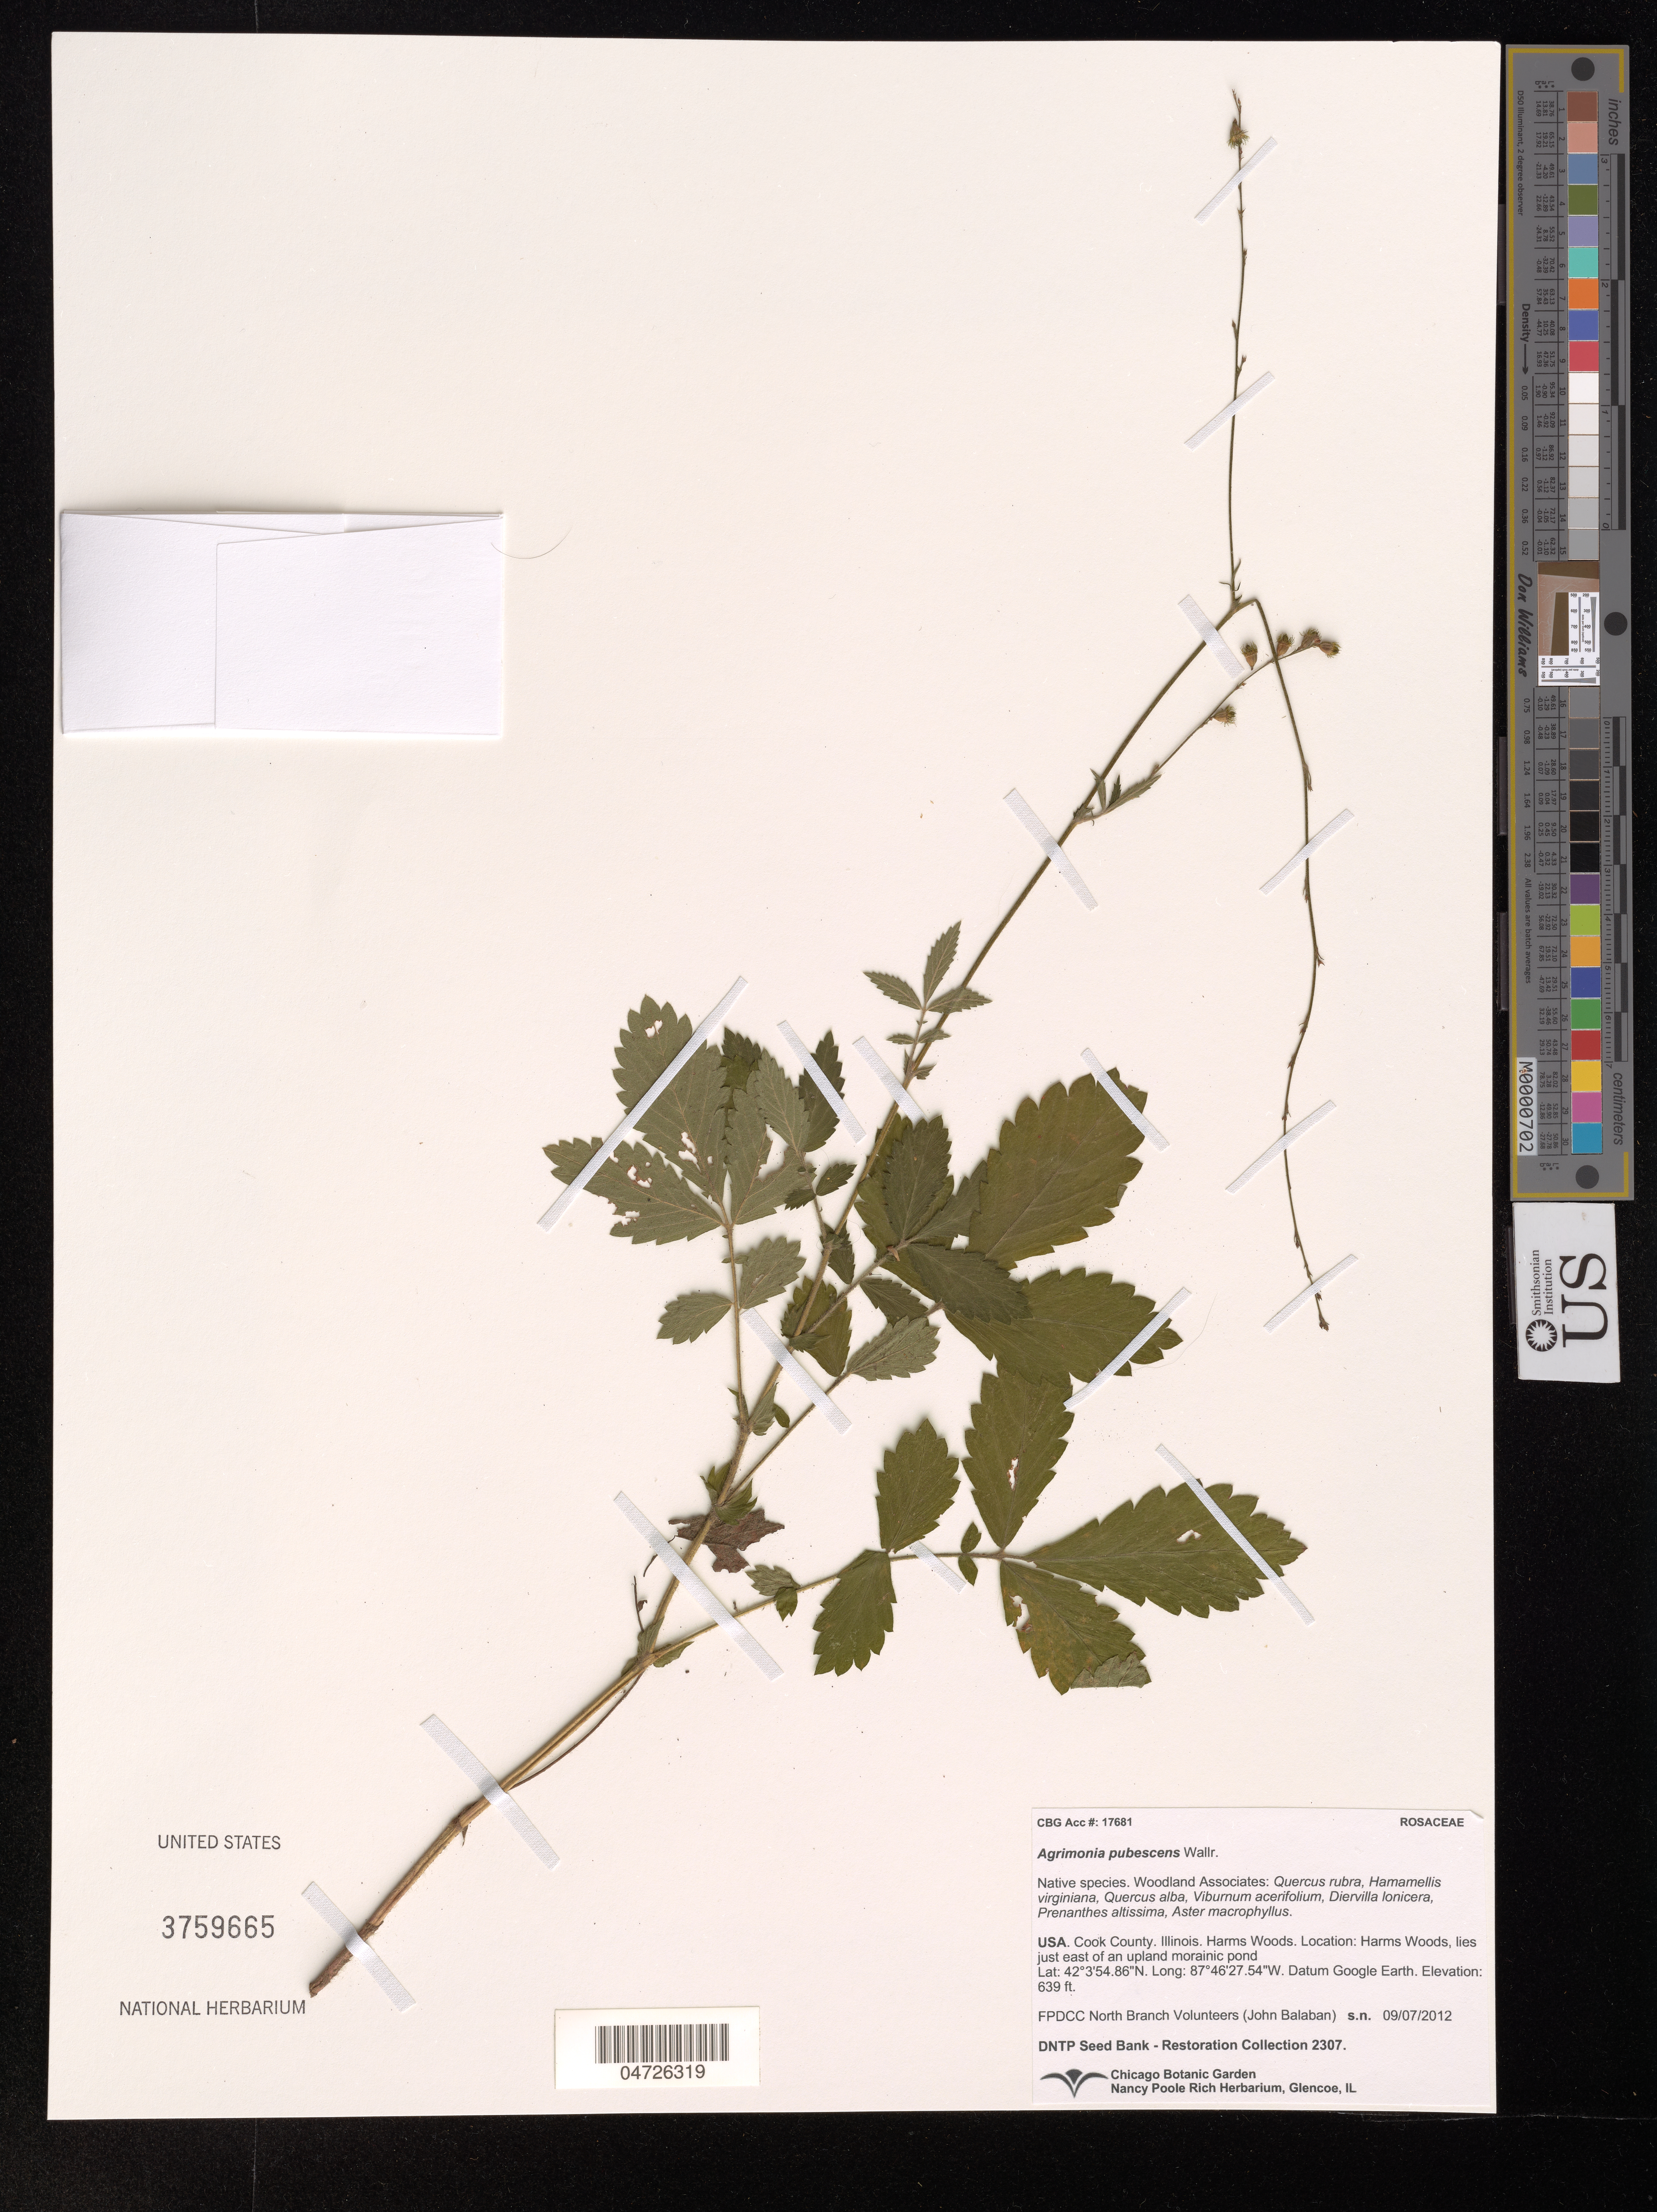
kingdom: Plantae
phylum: Tracheophyta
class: Magnoliopsida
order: Rosales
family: Rosaceae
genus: Agrimonia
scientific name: Agrimonia pubescens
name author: Wallr.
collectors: F. FPDCC North Branch Volunteers & J. Balaban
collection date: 2012-09-07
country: United States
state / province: Illinois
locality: Cook County. Harms Woods. Lies just east of an upland morainic pond. Datum Google Earth.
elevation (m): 195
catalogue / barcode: US 3759665